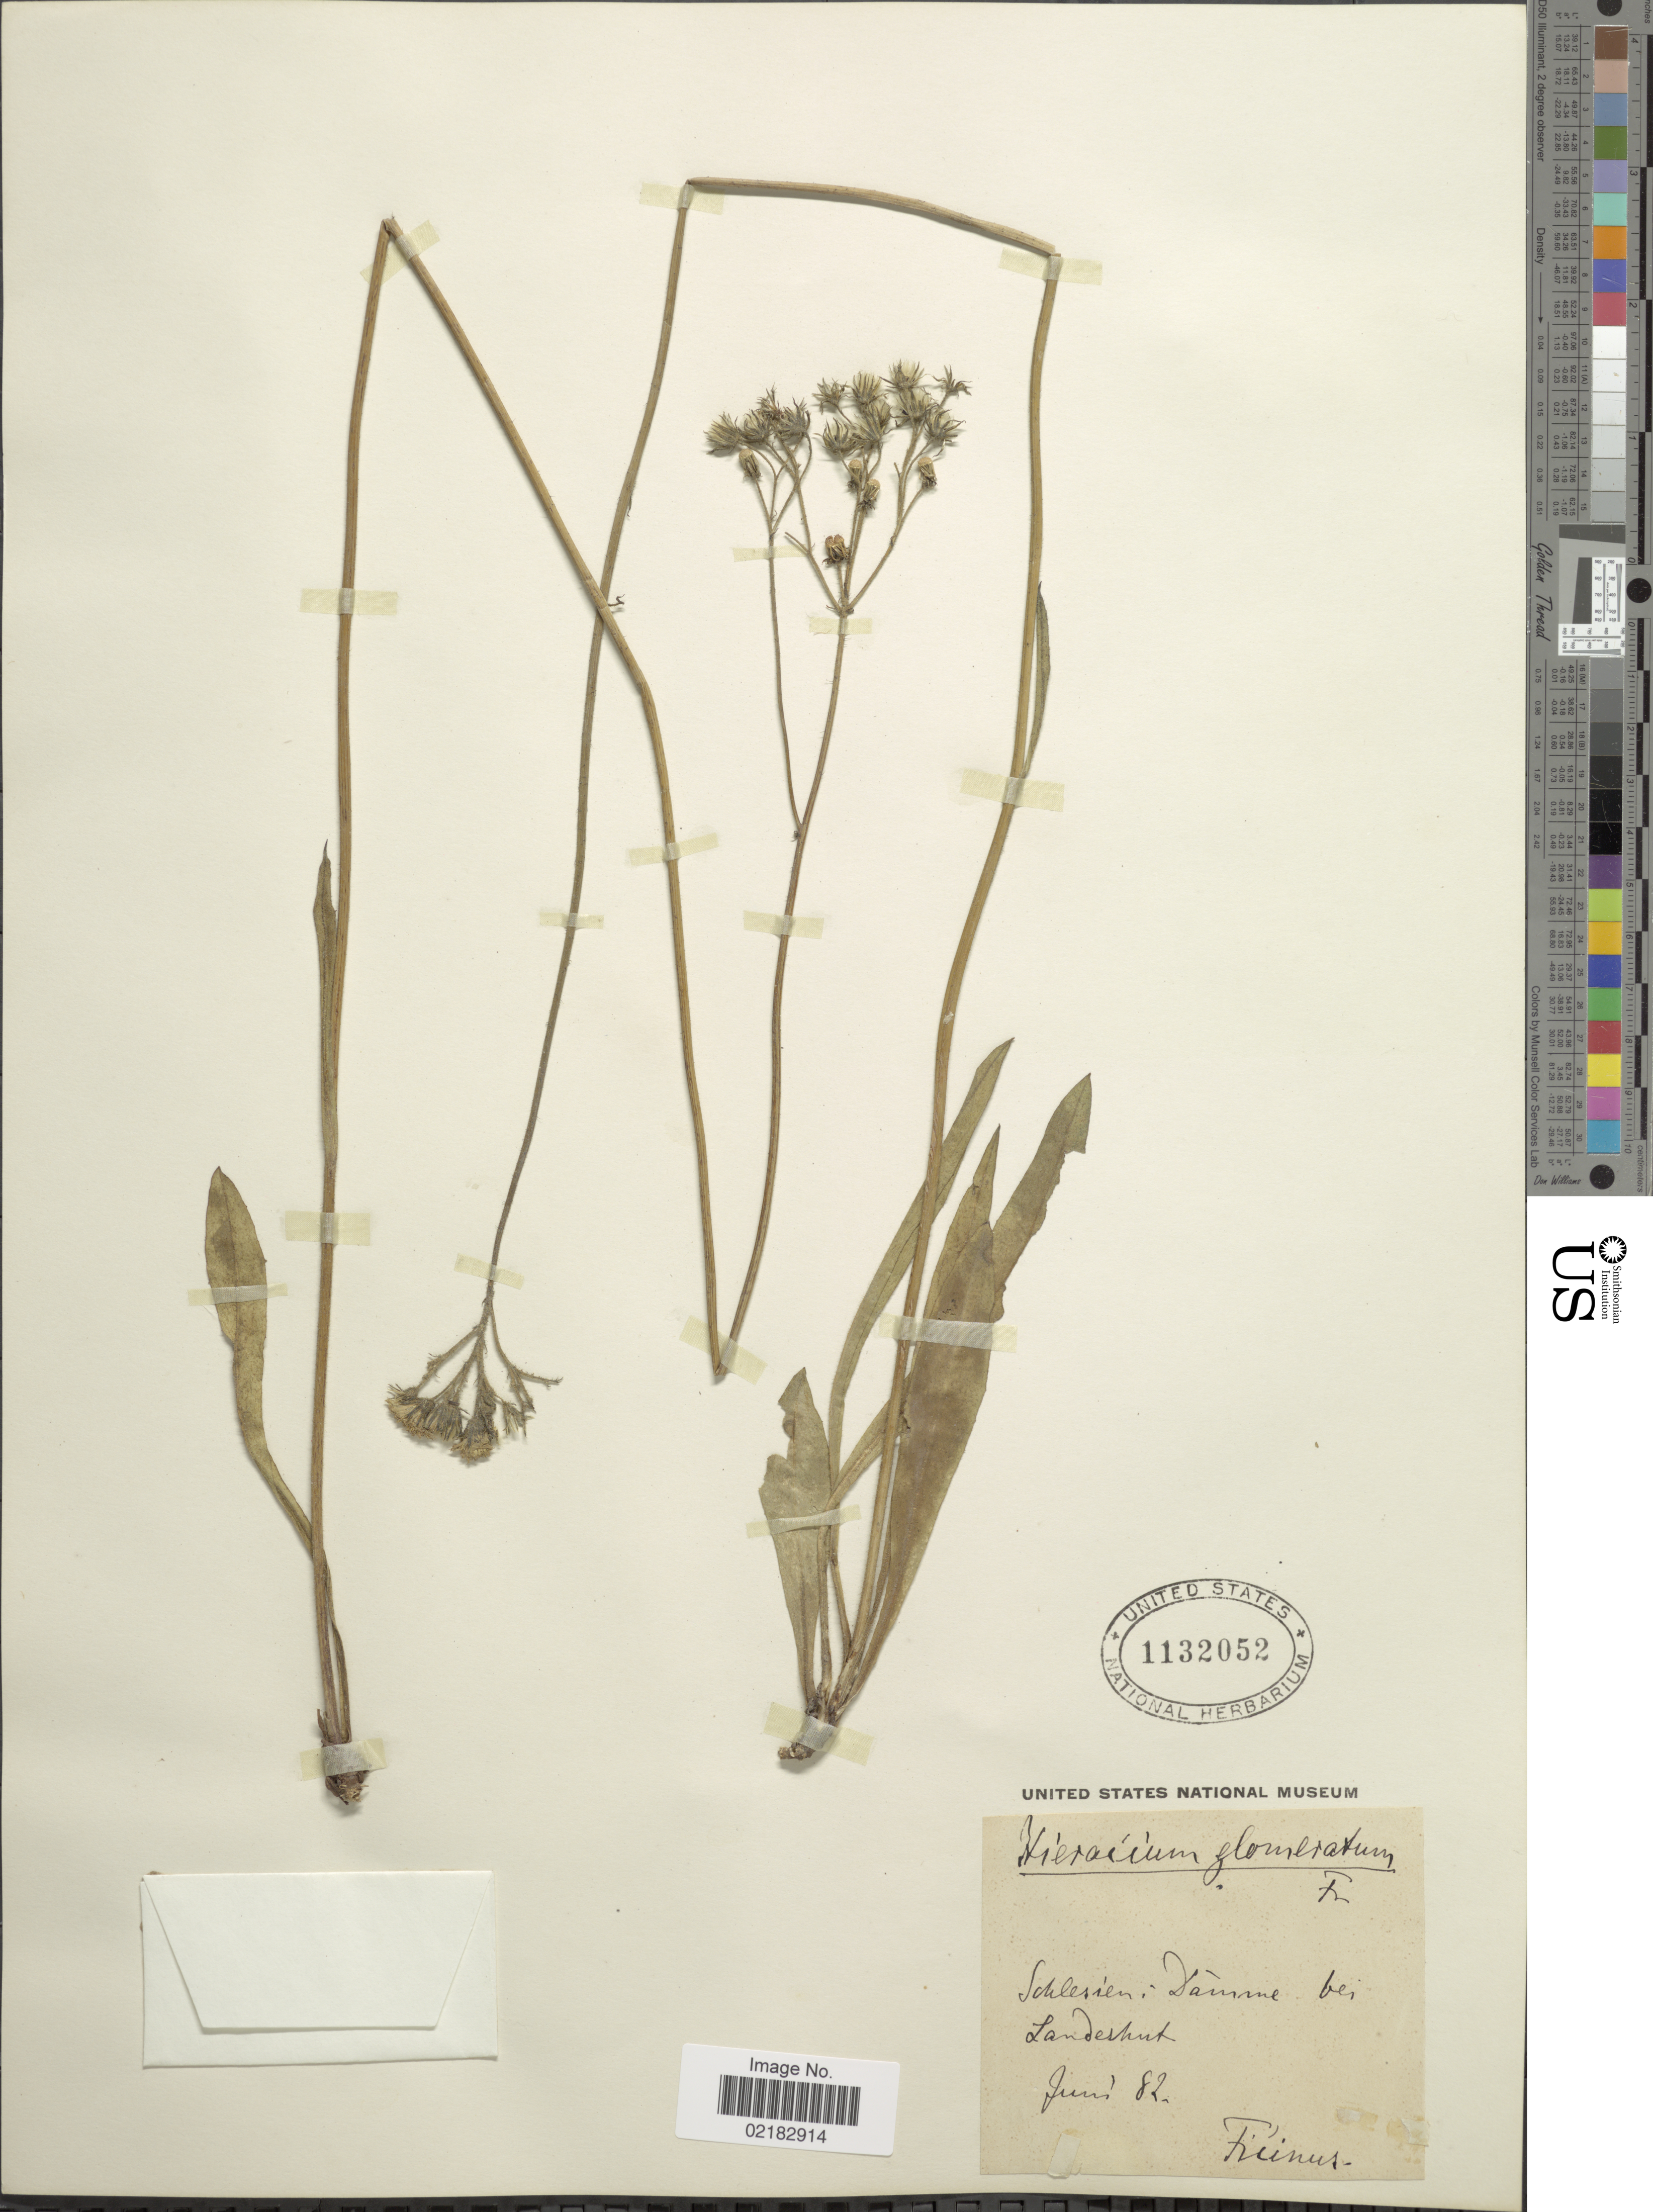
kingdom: Plantae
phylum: Tracheophyta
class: Magnoliopsida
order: Asterales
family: Asteraceae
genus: Pilosella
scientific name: Pilosella glomerata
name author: (Froel.) Fr.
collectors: Ficinus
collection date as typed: Transcribed d/m/y: /6/82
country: Poland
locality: Schlesien: Damme bei Landeshut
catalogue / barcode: US 1132052